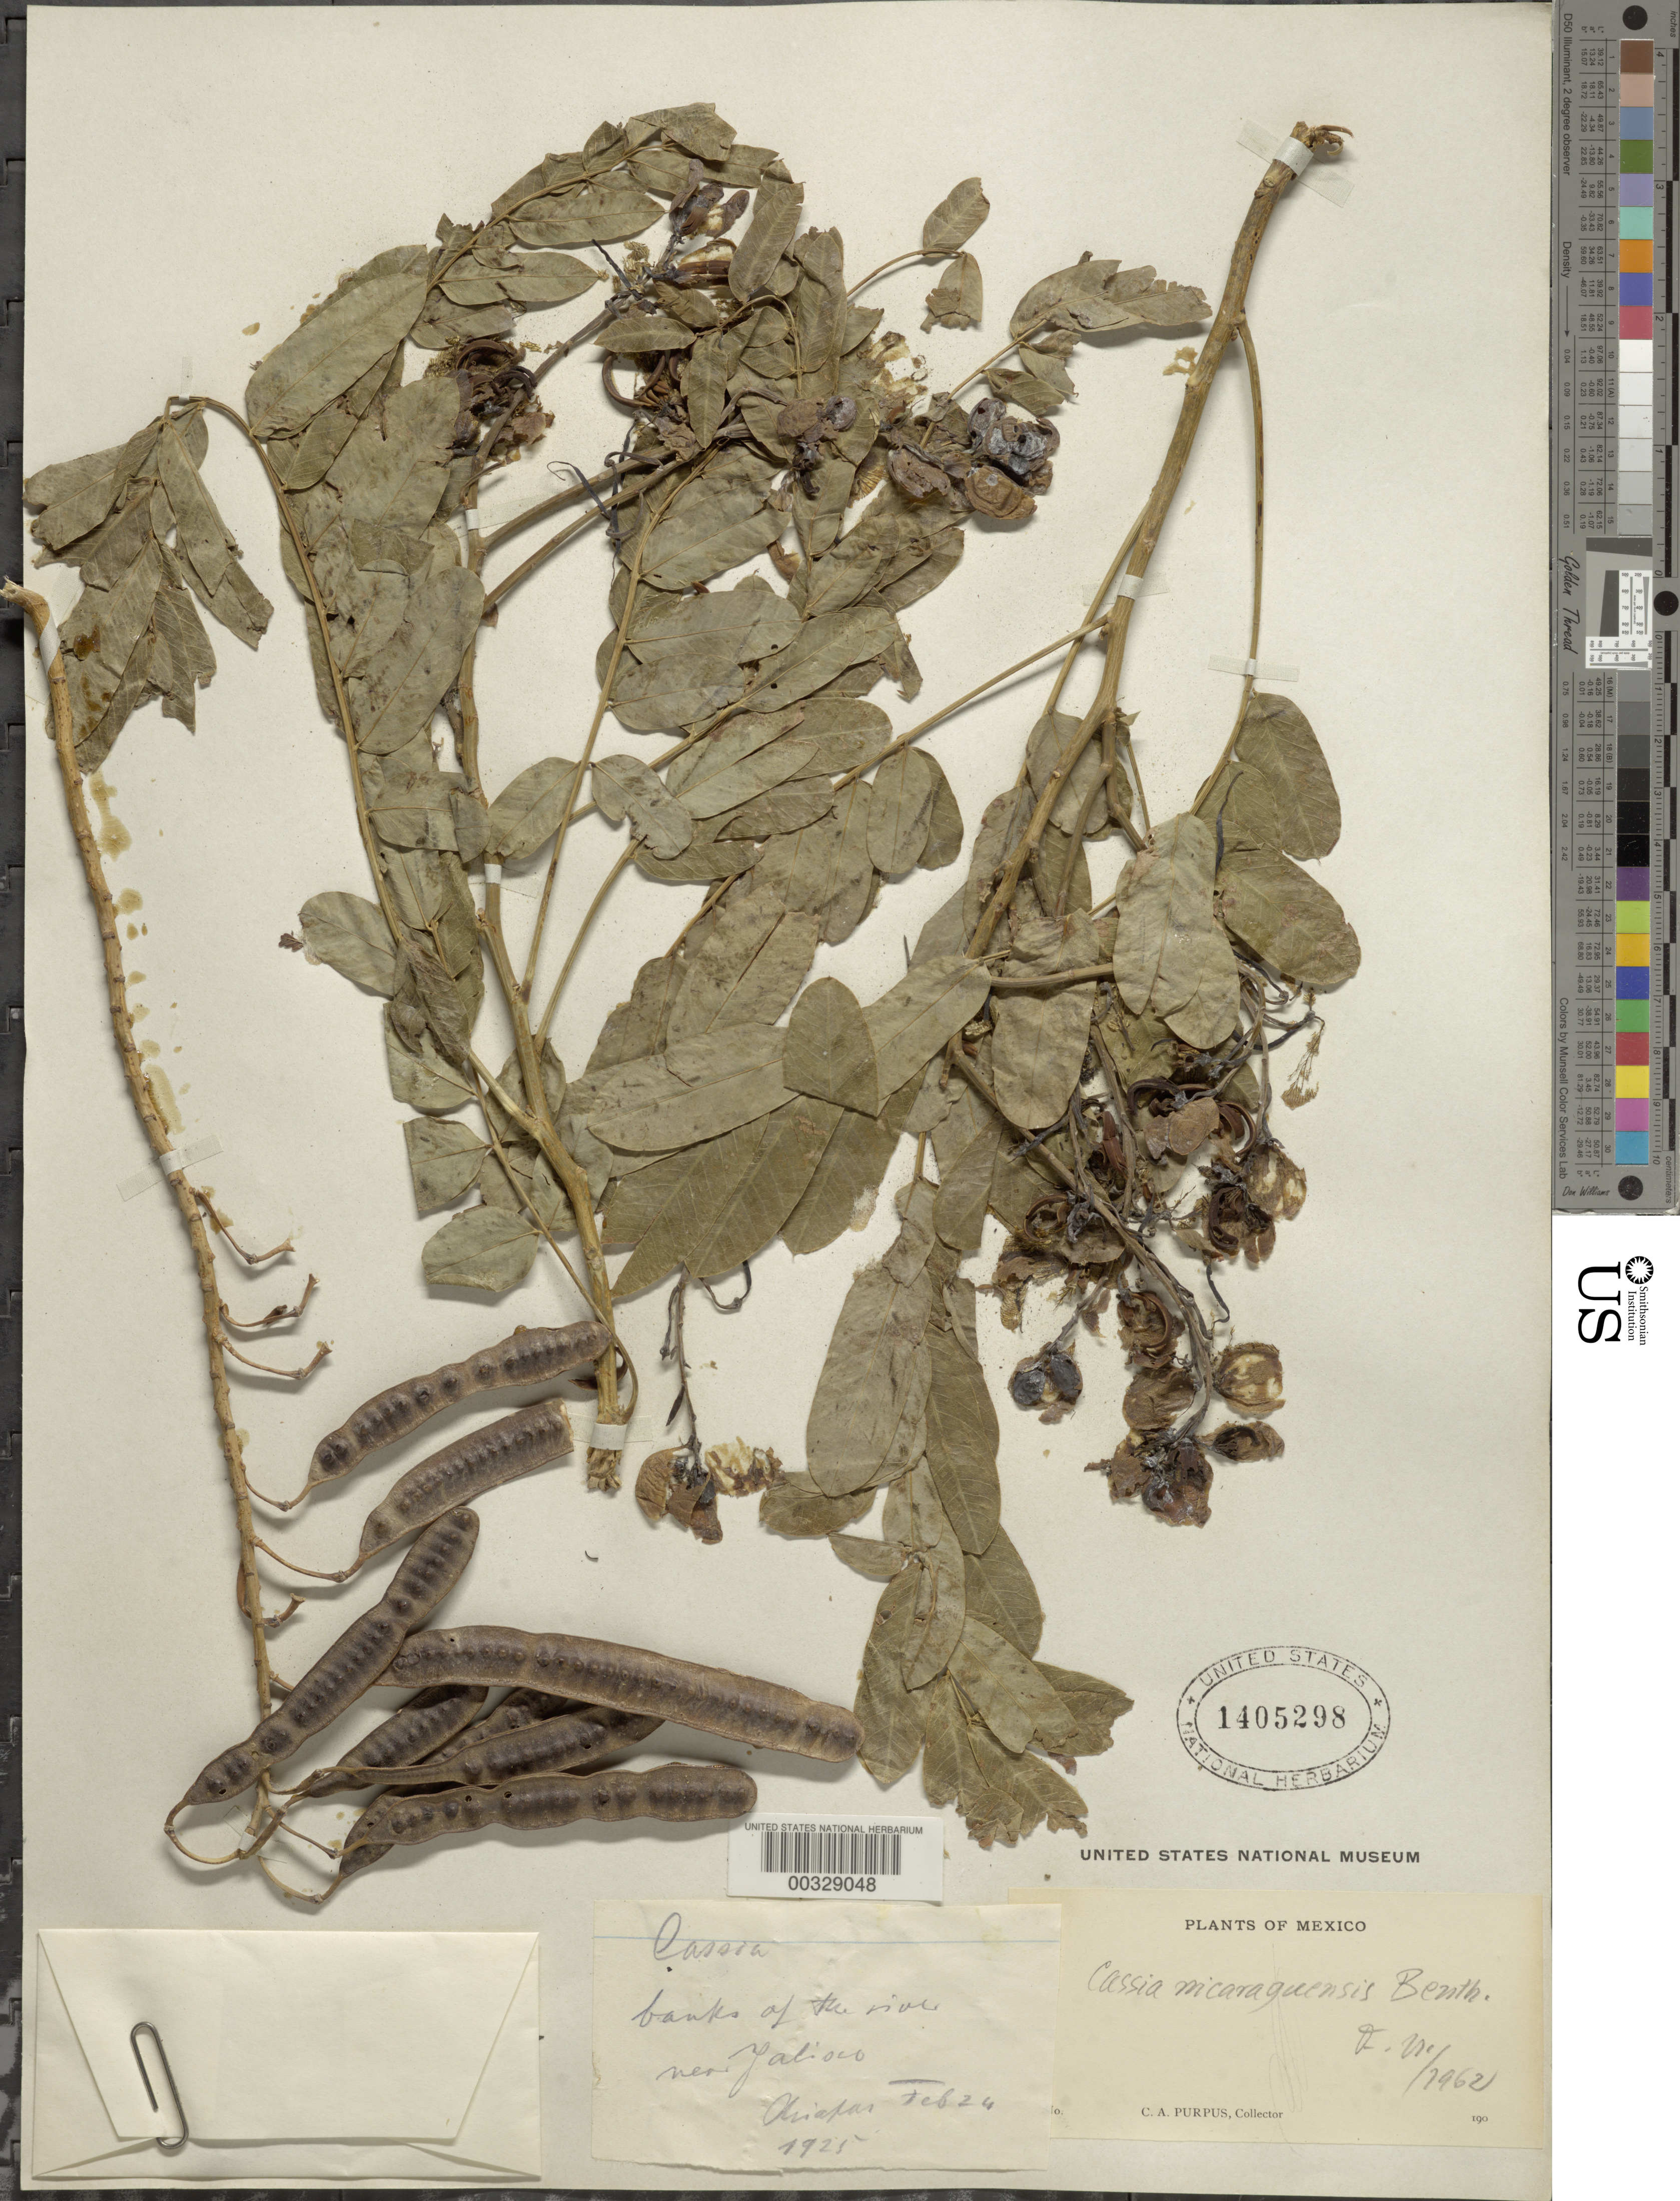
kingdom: Plantae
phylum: Tracheophyta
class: Magnoliopsida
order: Fabales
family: Fabaceae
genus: Senna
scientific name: Senna nicaraguensis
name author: (Benth.) H.S. Irwin & Barneby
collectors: C. A. Purpus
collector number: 1962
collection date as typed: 24 Feb 1924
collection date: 1924-02-24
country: Mexico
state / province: Chiapas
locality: Near Jalisco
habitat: Banks of river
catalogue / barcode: US 1405298